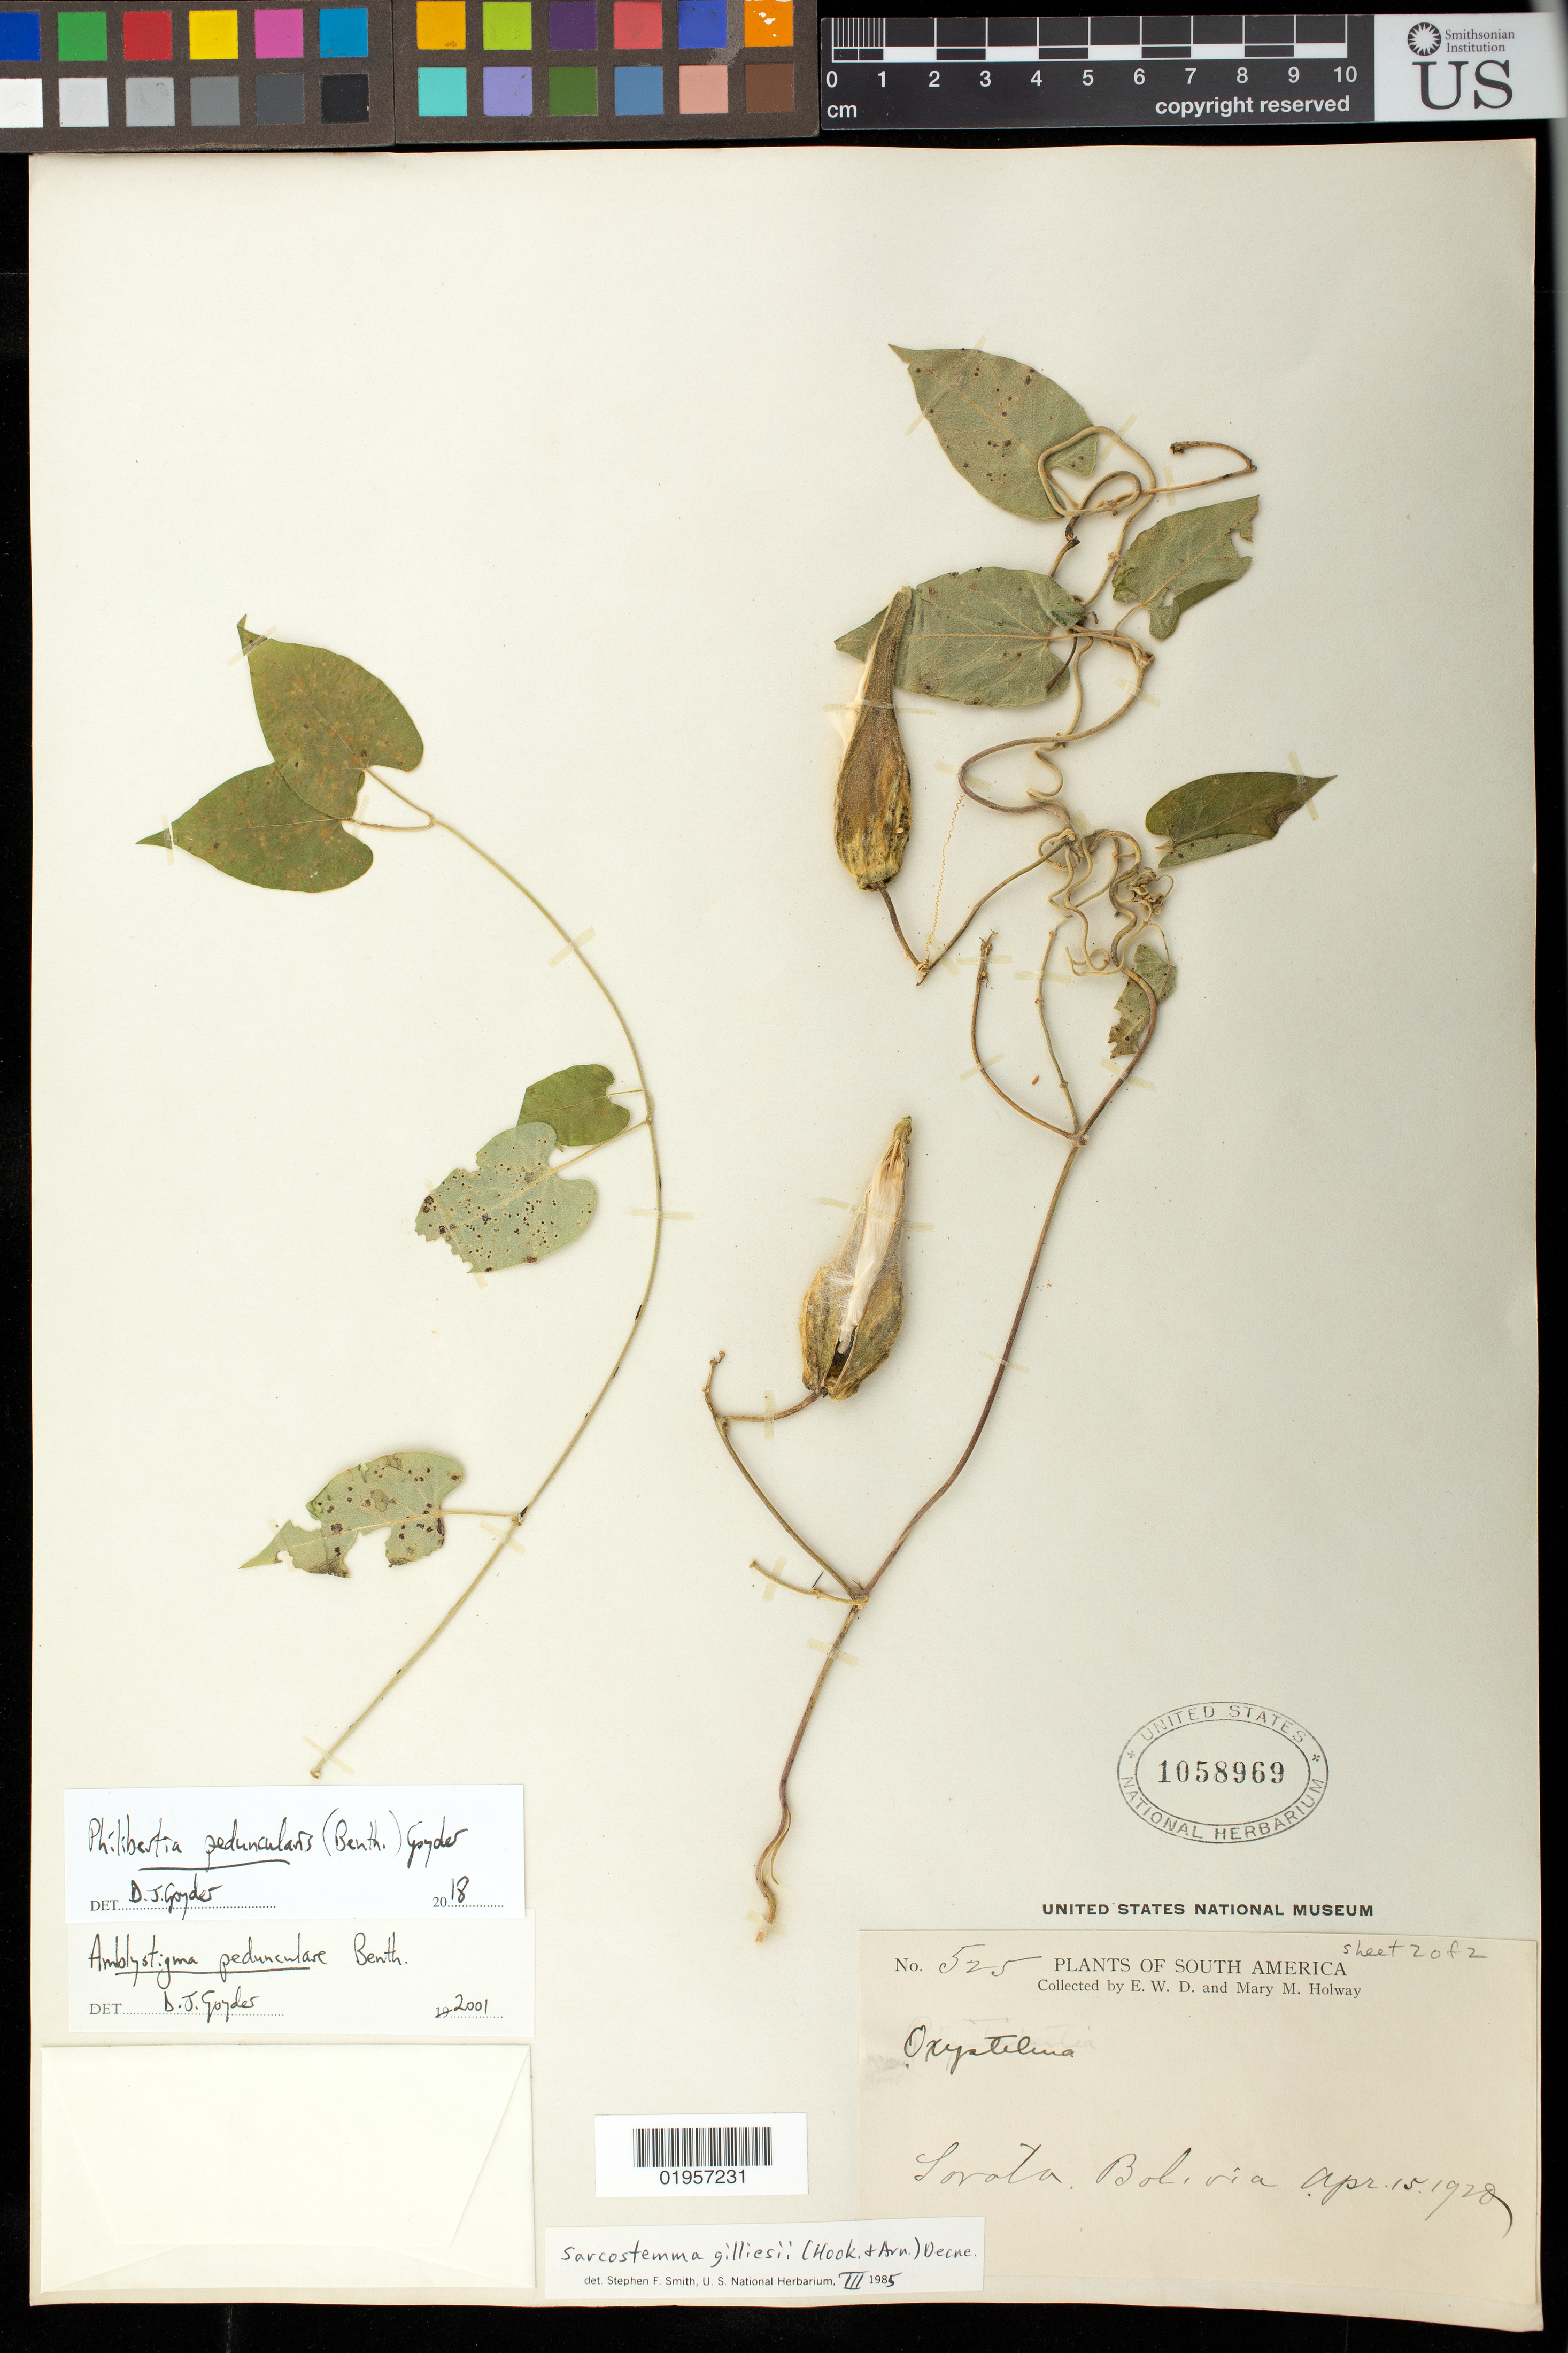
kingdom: Plantae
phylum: Tracheophyta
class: Magnoliopsida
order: Gentianales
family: Apocynaceae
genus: Philibertia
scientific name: Philibertia peduncularis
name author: (Benth.) Goyder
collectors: E. W. D. Holway & M. M. Holway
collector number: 525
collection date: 1920-04-15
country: Bolivia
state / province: La Paz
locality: Sorata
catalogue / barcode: US 1058969